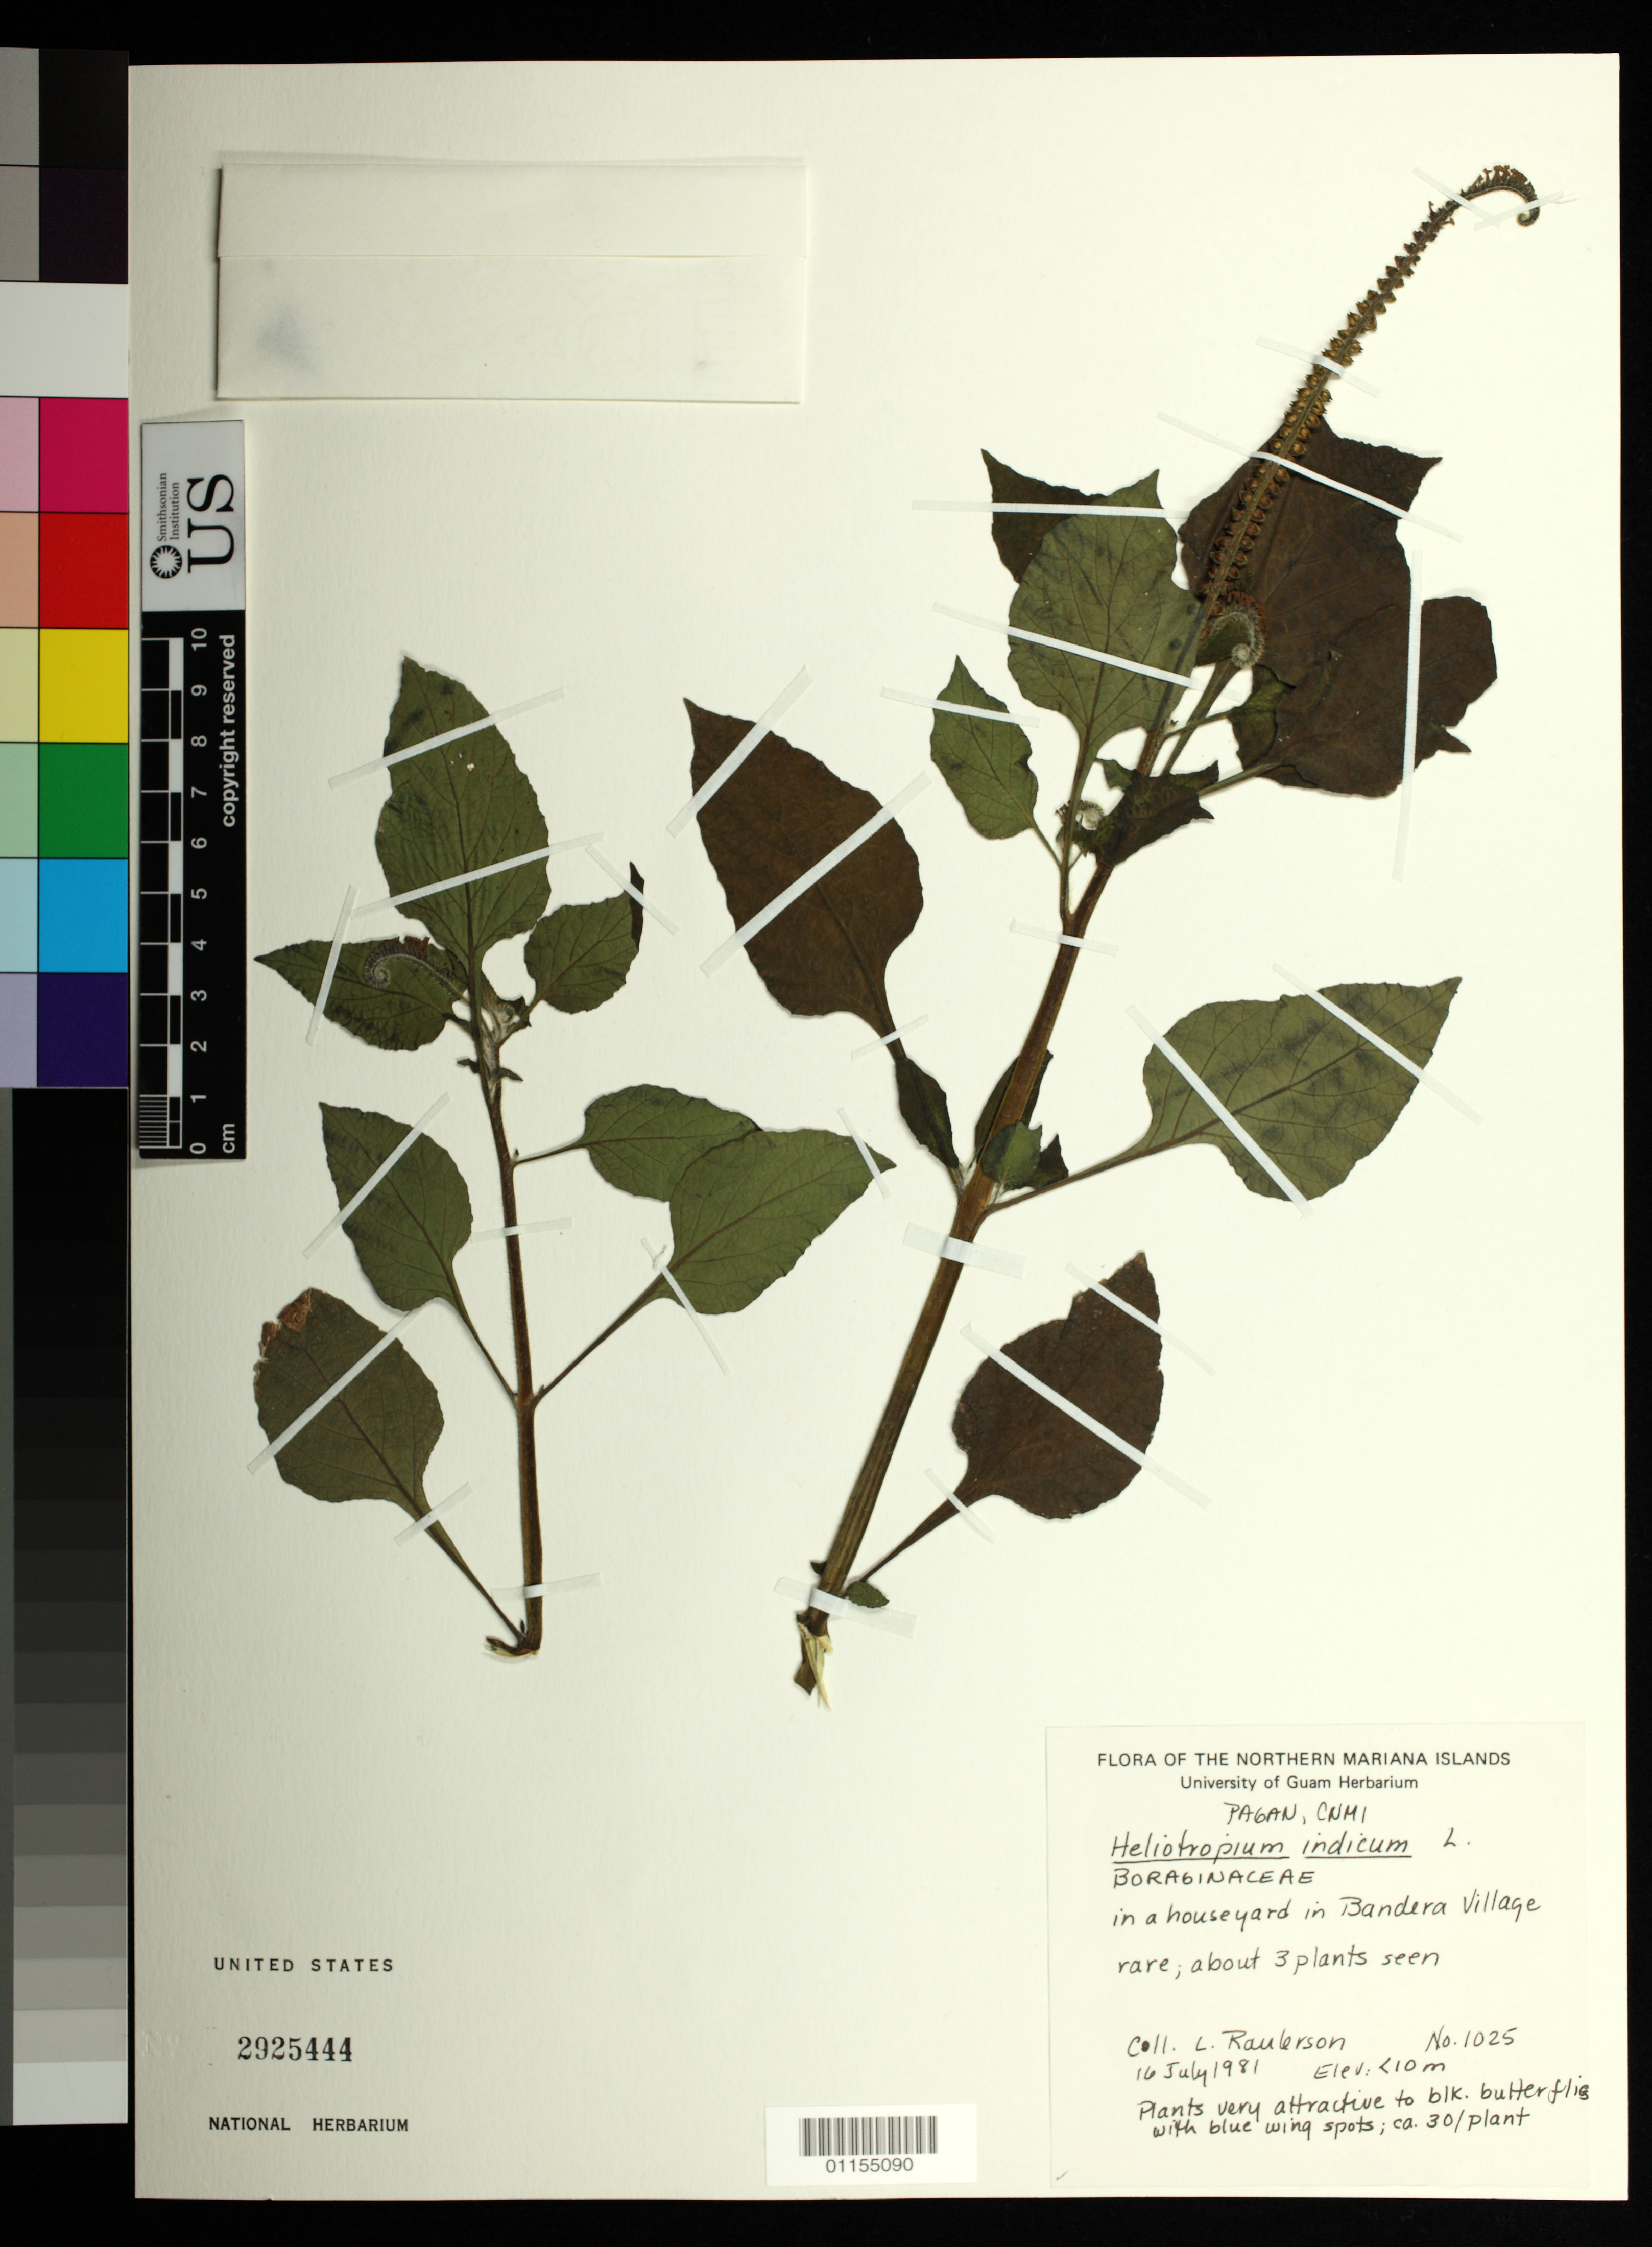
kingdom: Plantae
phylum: Tracheophyta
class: Magnoliopsida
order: Boraginales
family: Heliotropiaceae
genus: Heliotropium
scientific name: Heliotropium indicum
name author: L.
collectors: L. Raulerson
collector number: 1025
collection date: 1981-07-16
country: Northern Mariana Islands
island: Pagan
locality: Pagan, in a houseyard in Bandera Village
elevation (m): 10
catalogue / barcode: US 2925444